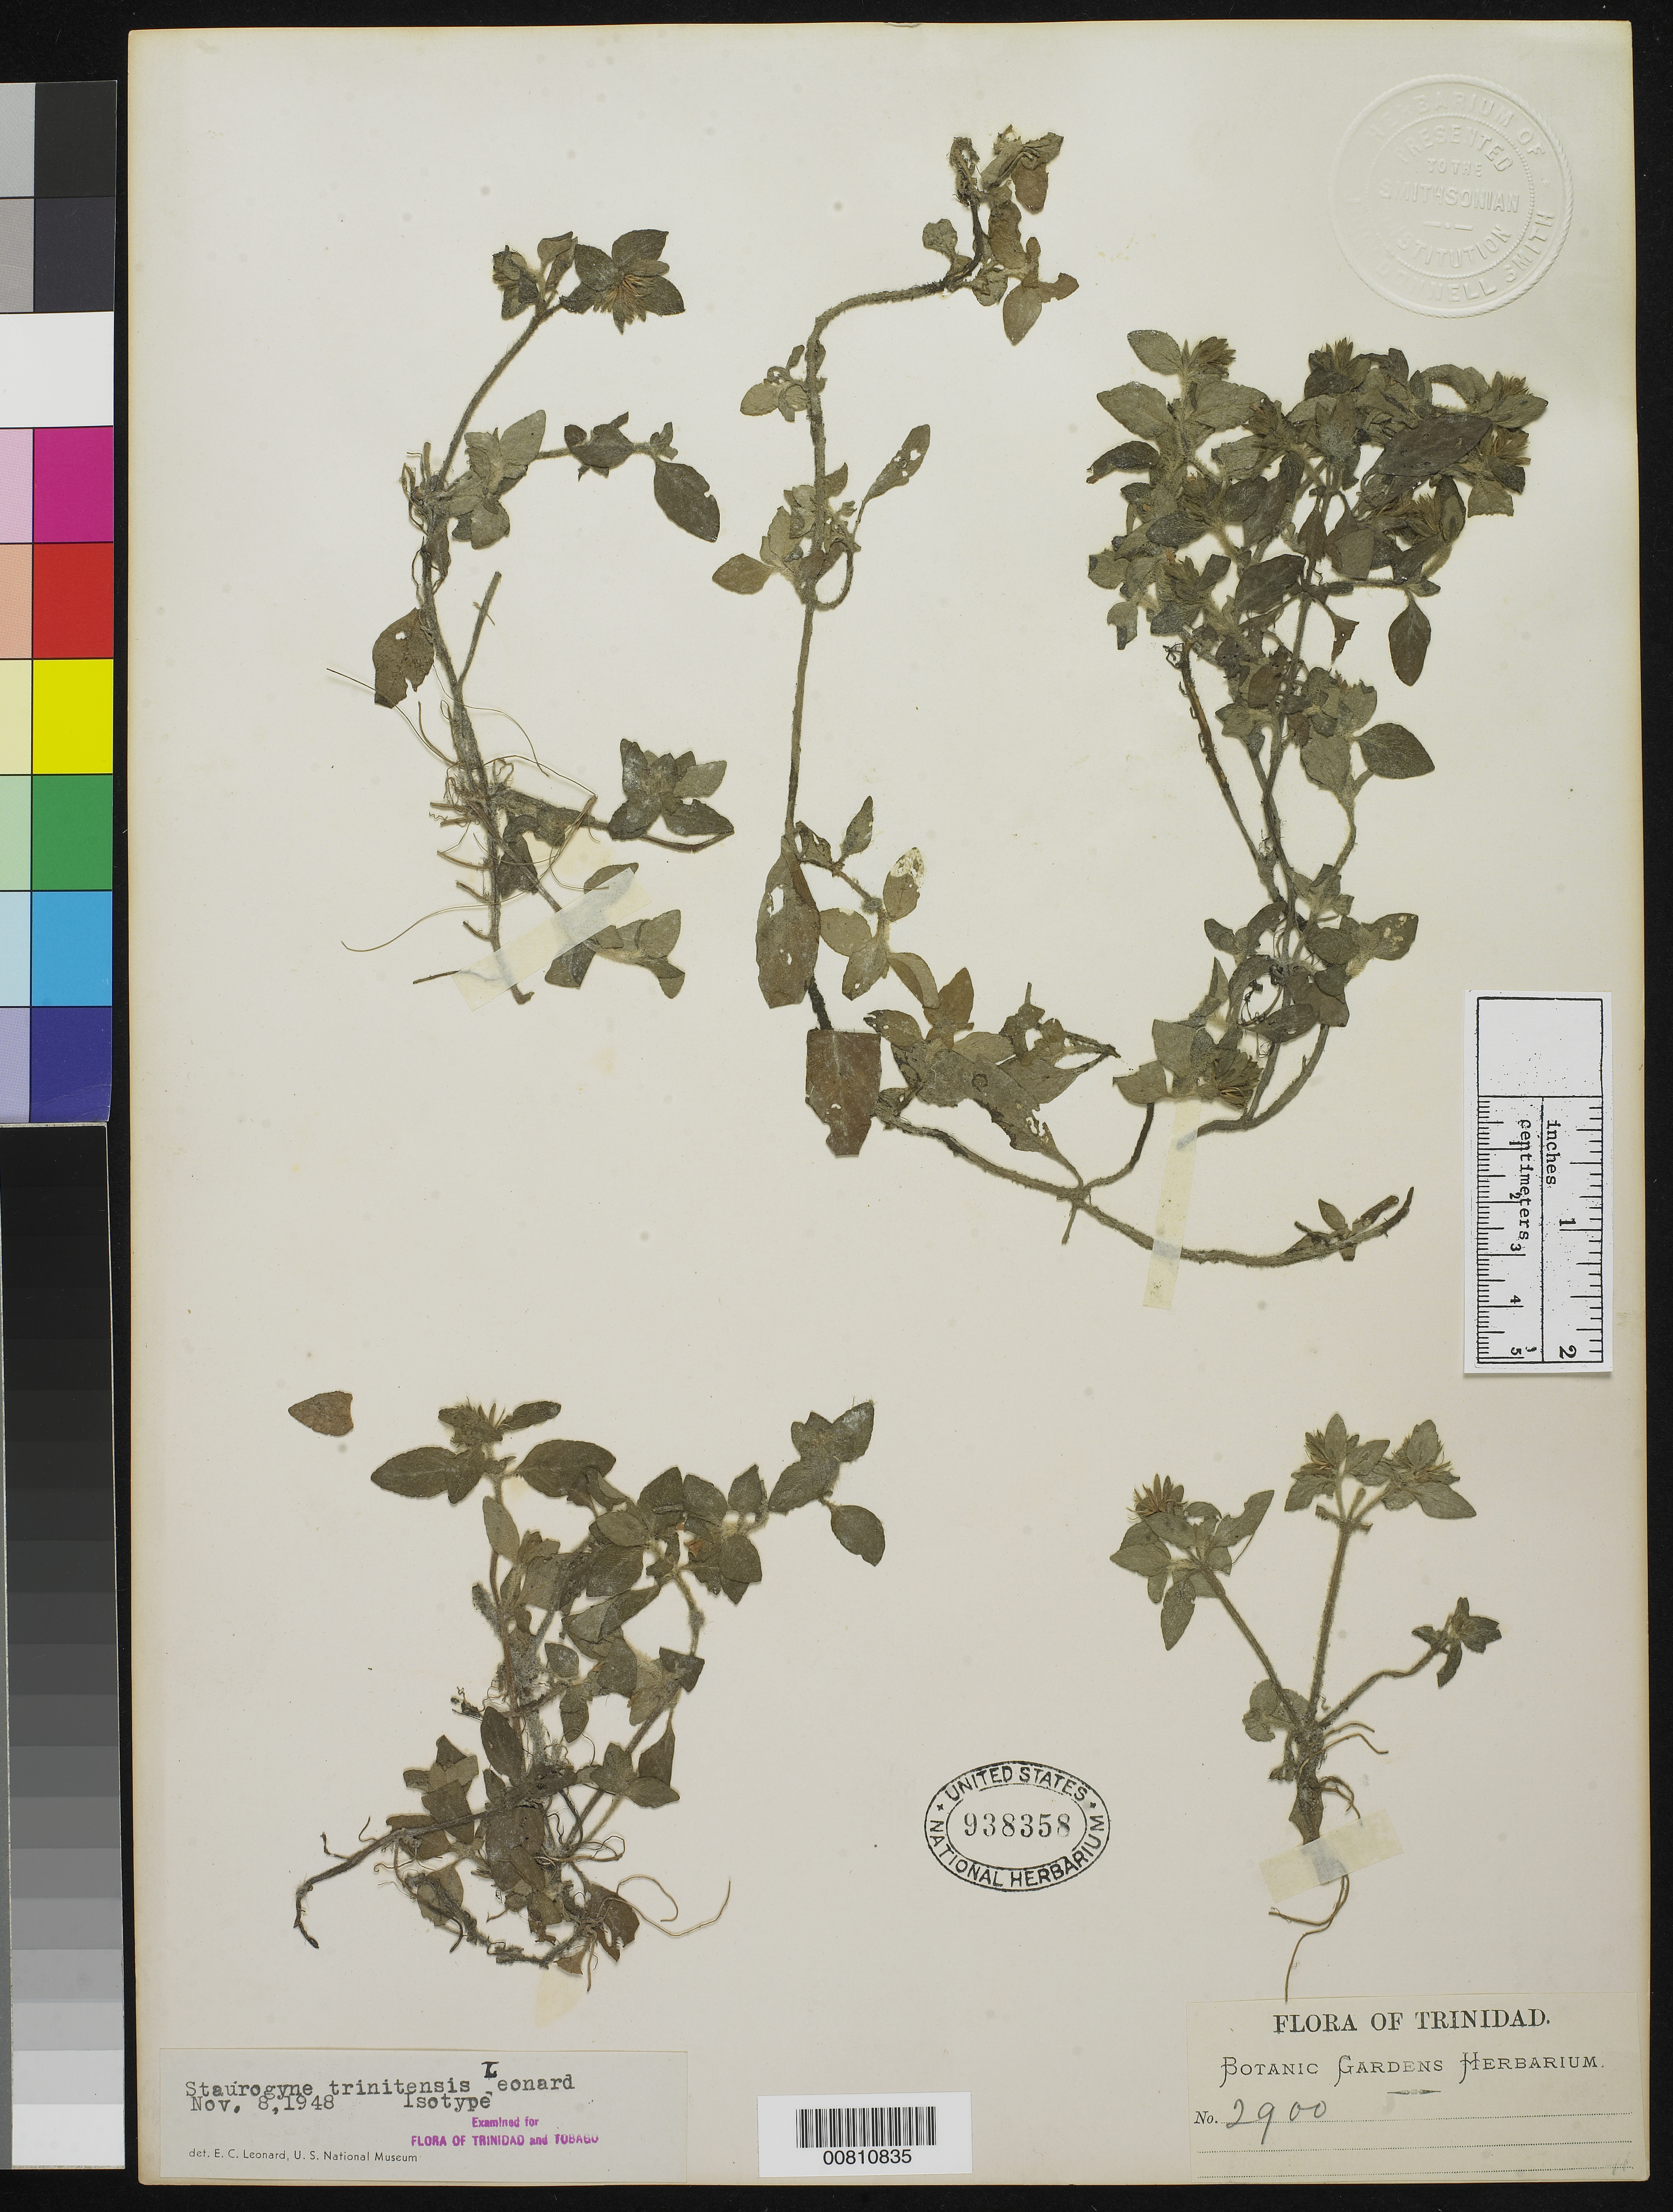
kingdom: Plantae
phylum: Tracheophyta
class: Magnoliopsida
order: Lamiales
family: Acanthaceae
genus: Staurogyne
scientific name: Staurogyne trinitensis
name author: Leonard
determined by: Leonard, Emery C., (US)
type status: Isotype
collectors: ex herb. Bot. Gard. Trinidad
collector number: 2900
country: Trinidad and Tobago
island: Trinidad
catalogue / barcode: US 938358